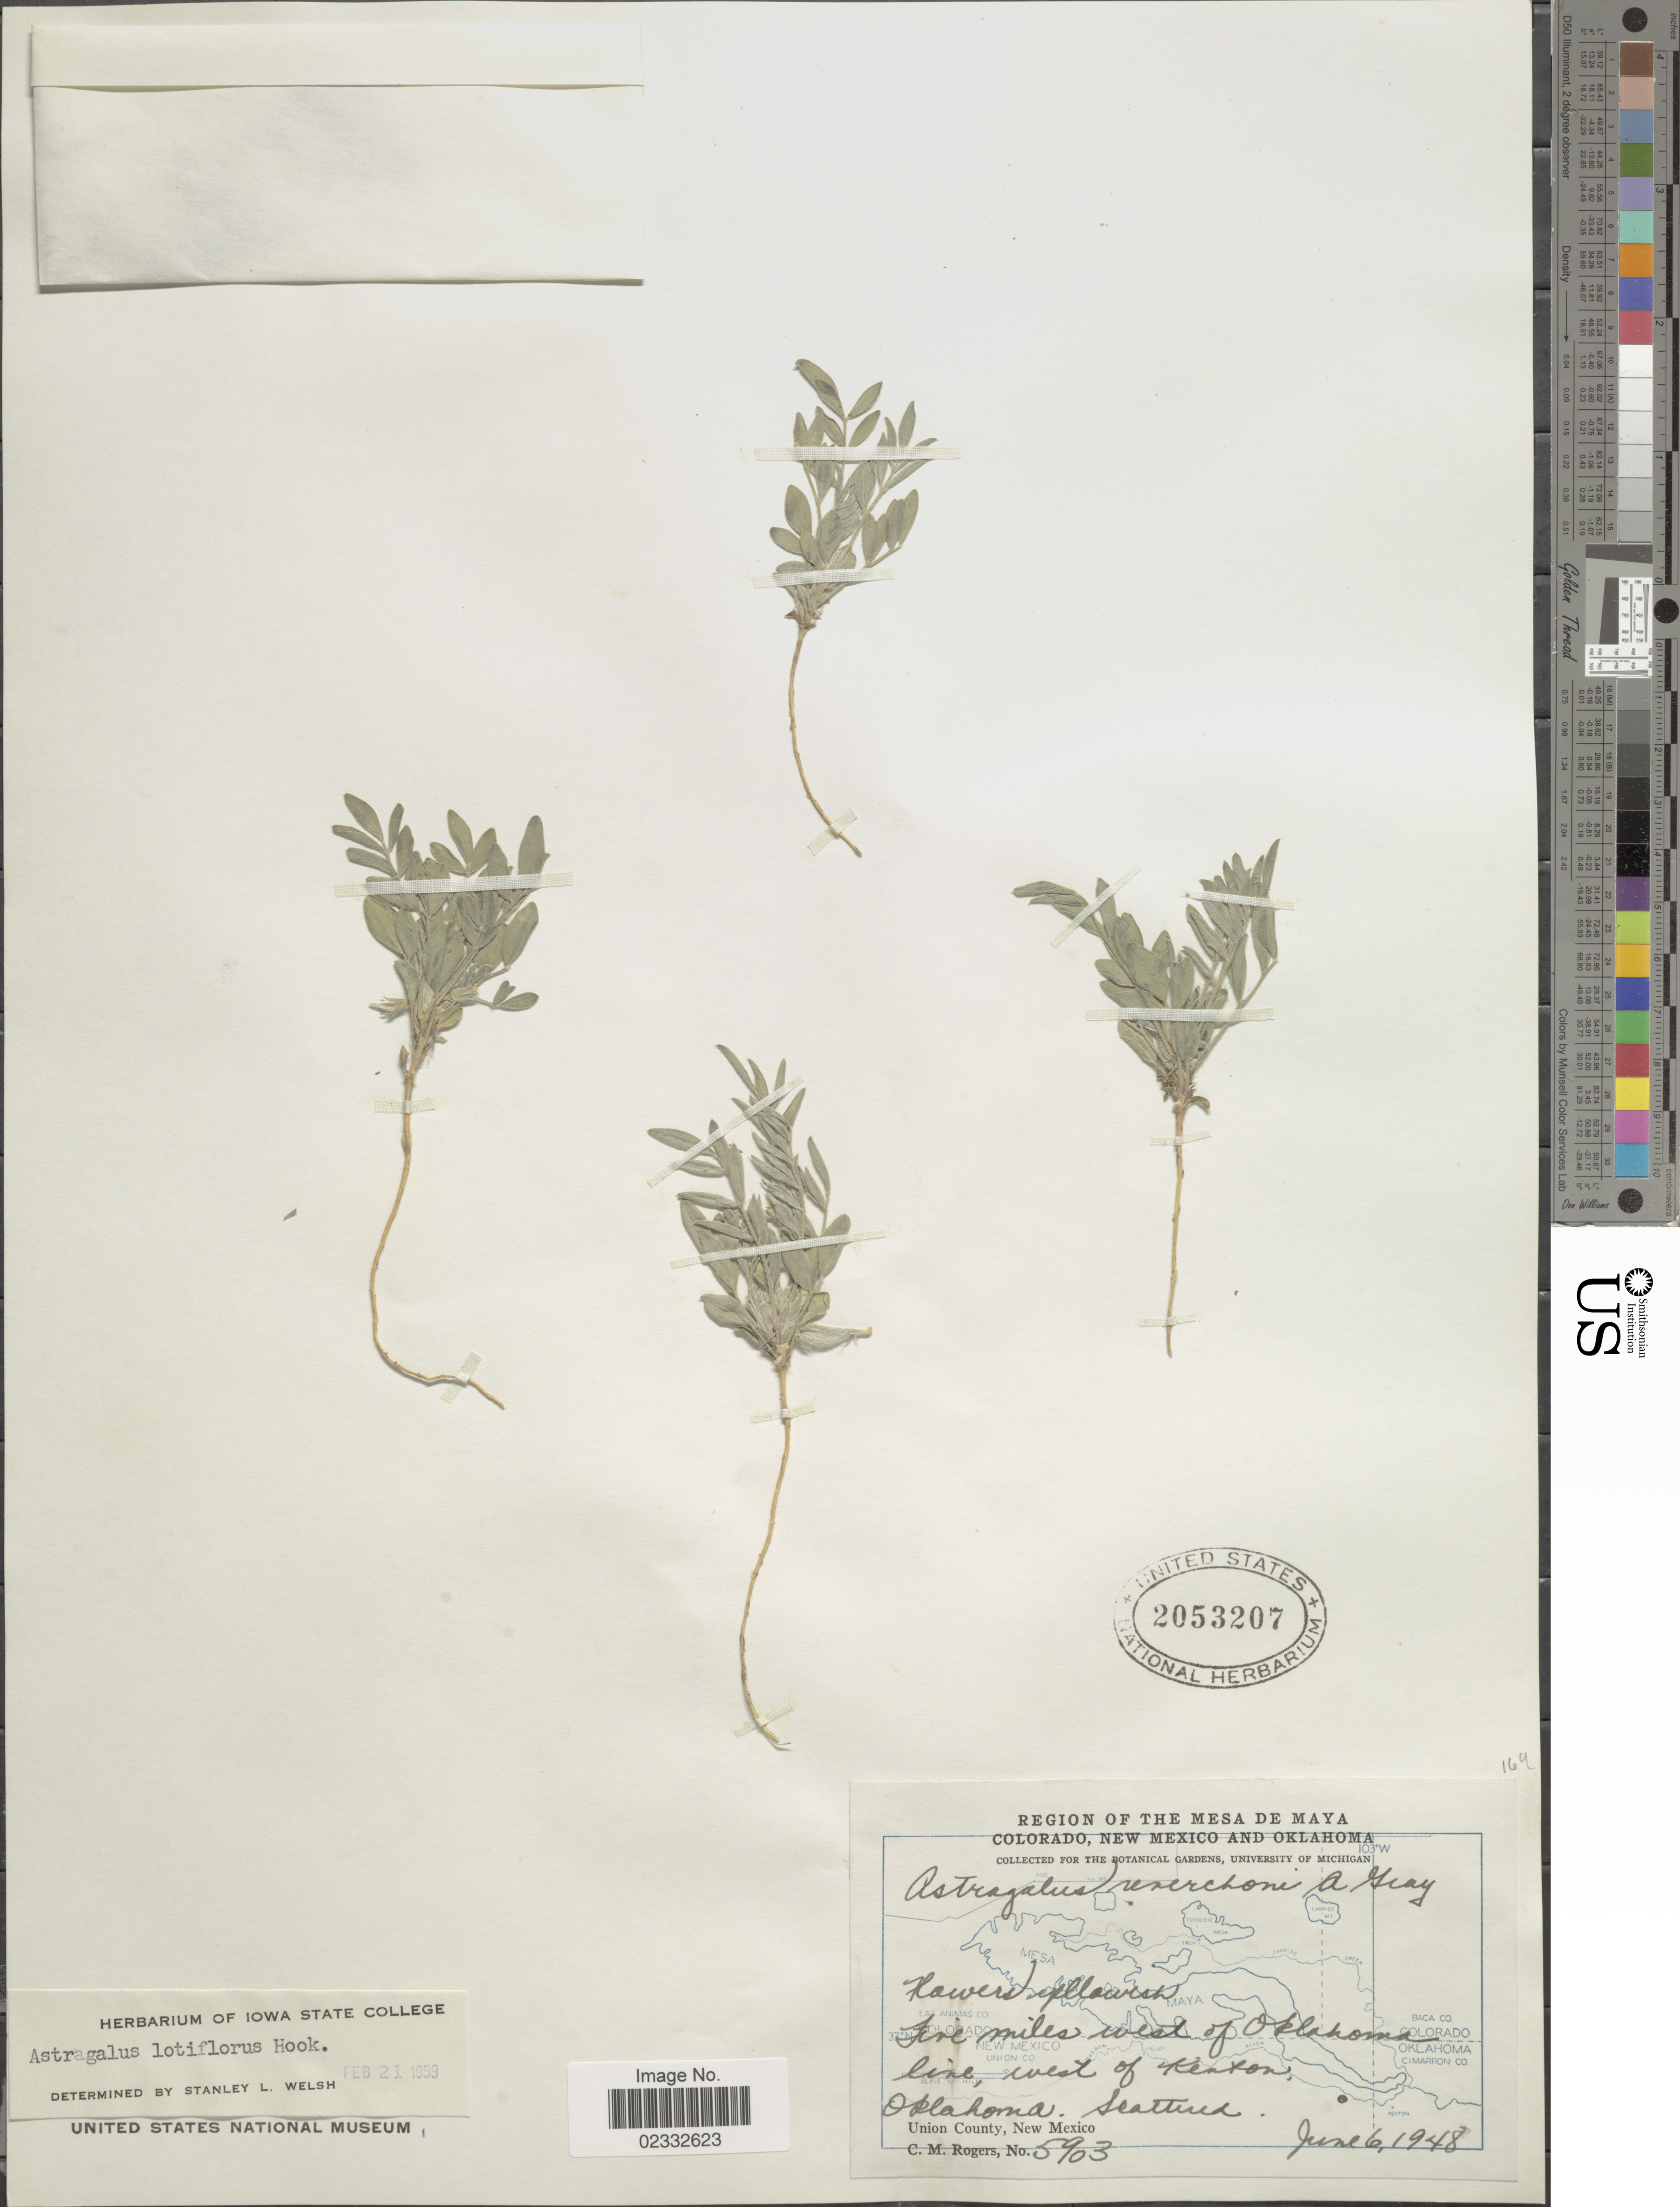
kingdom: Plantae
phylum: Tracheophyta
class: Magnoliopsida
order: Fabales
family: Fabaceae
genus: Astragalus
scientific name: Astragalus lotiflorus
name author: Hook.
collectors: C. M. Rogers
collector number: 5903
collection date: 1948-06-06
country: United States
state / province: New Mexico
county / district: Union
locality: Five miles west of Oklahoma line, west of Kenton, Oklahoma, Union County, New Mexico.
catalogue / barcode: US 2053207